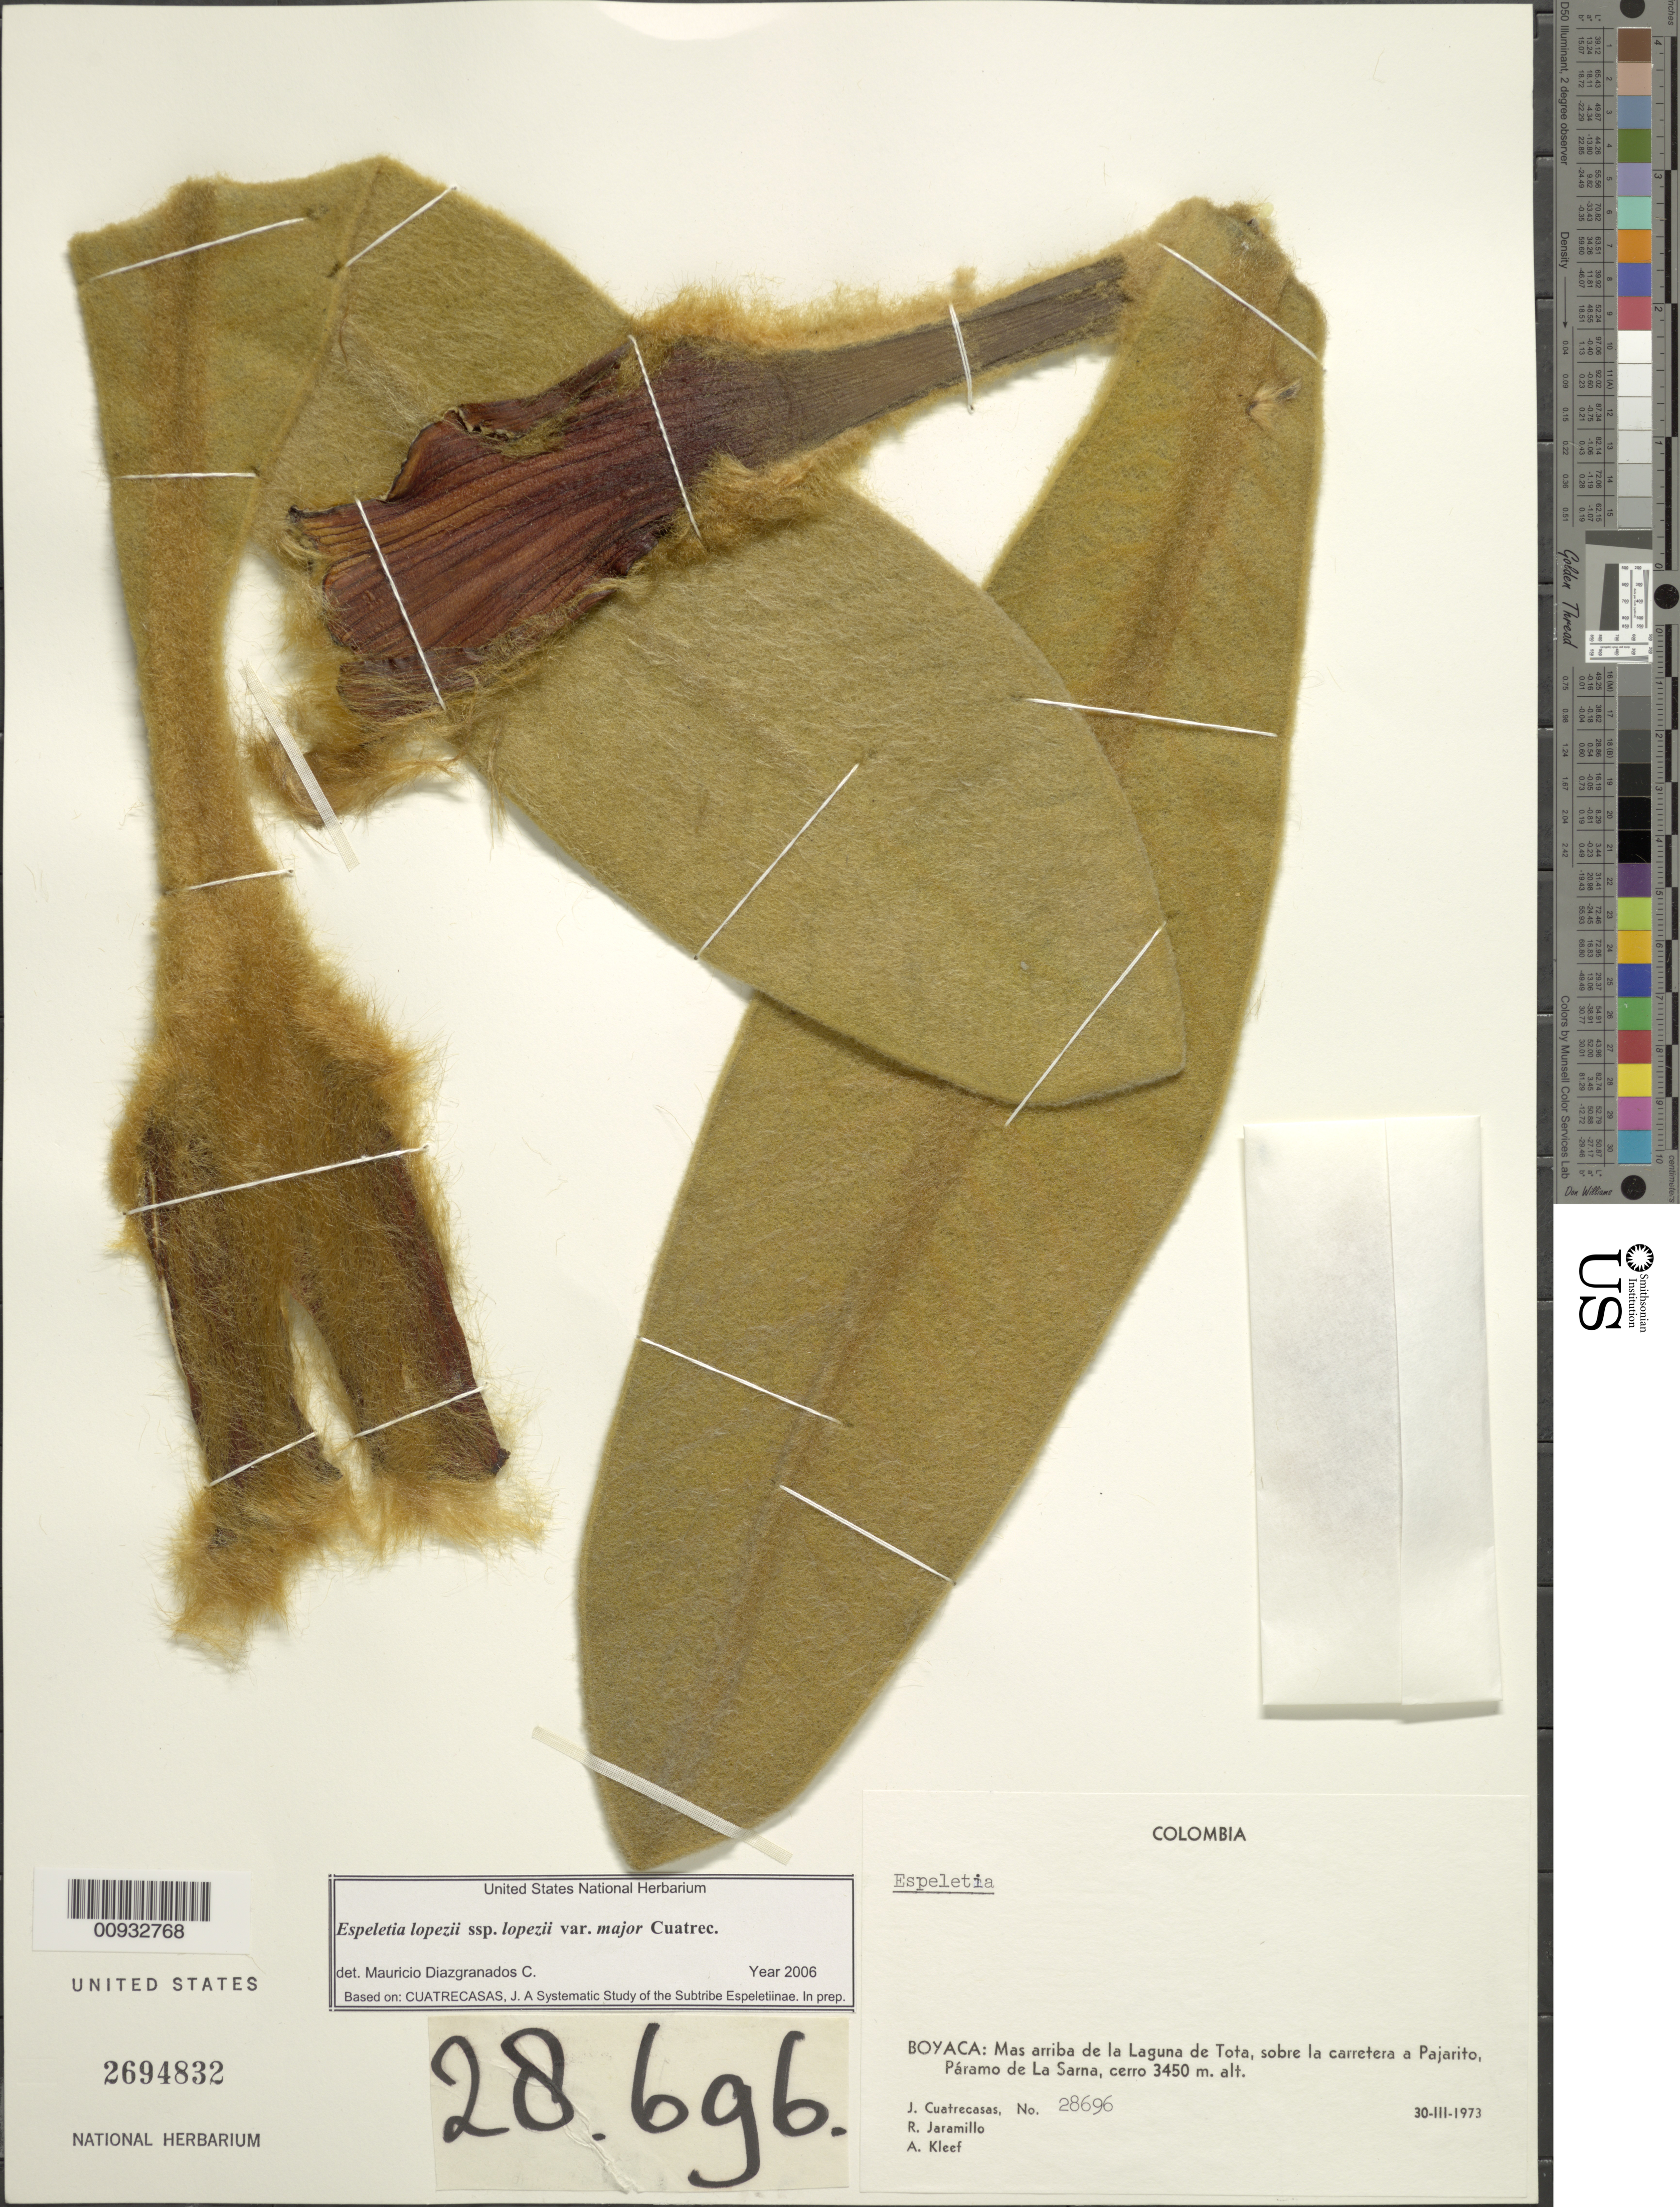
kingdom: Plantae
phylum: Tracheophyta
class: Magnoliopsida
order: Asterales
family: Asteraceae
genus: Espeletia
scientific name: Espeletia lopezii var. major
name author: Cuatrec.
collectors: J. Cuatrecasas, R. Jaramillo M. & A. M. Cleef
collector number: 28686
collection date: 1973-03-30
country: Colombia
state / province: Boyacá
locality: Páramo de la Sarna. Más arriba de la Laguna de Tota, sobre la carretera a Pajarito.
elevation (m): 3450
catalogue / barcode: US 2694832